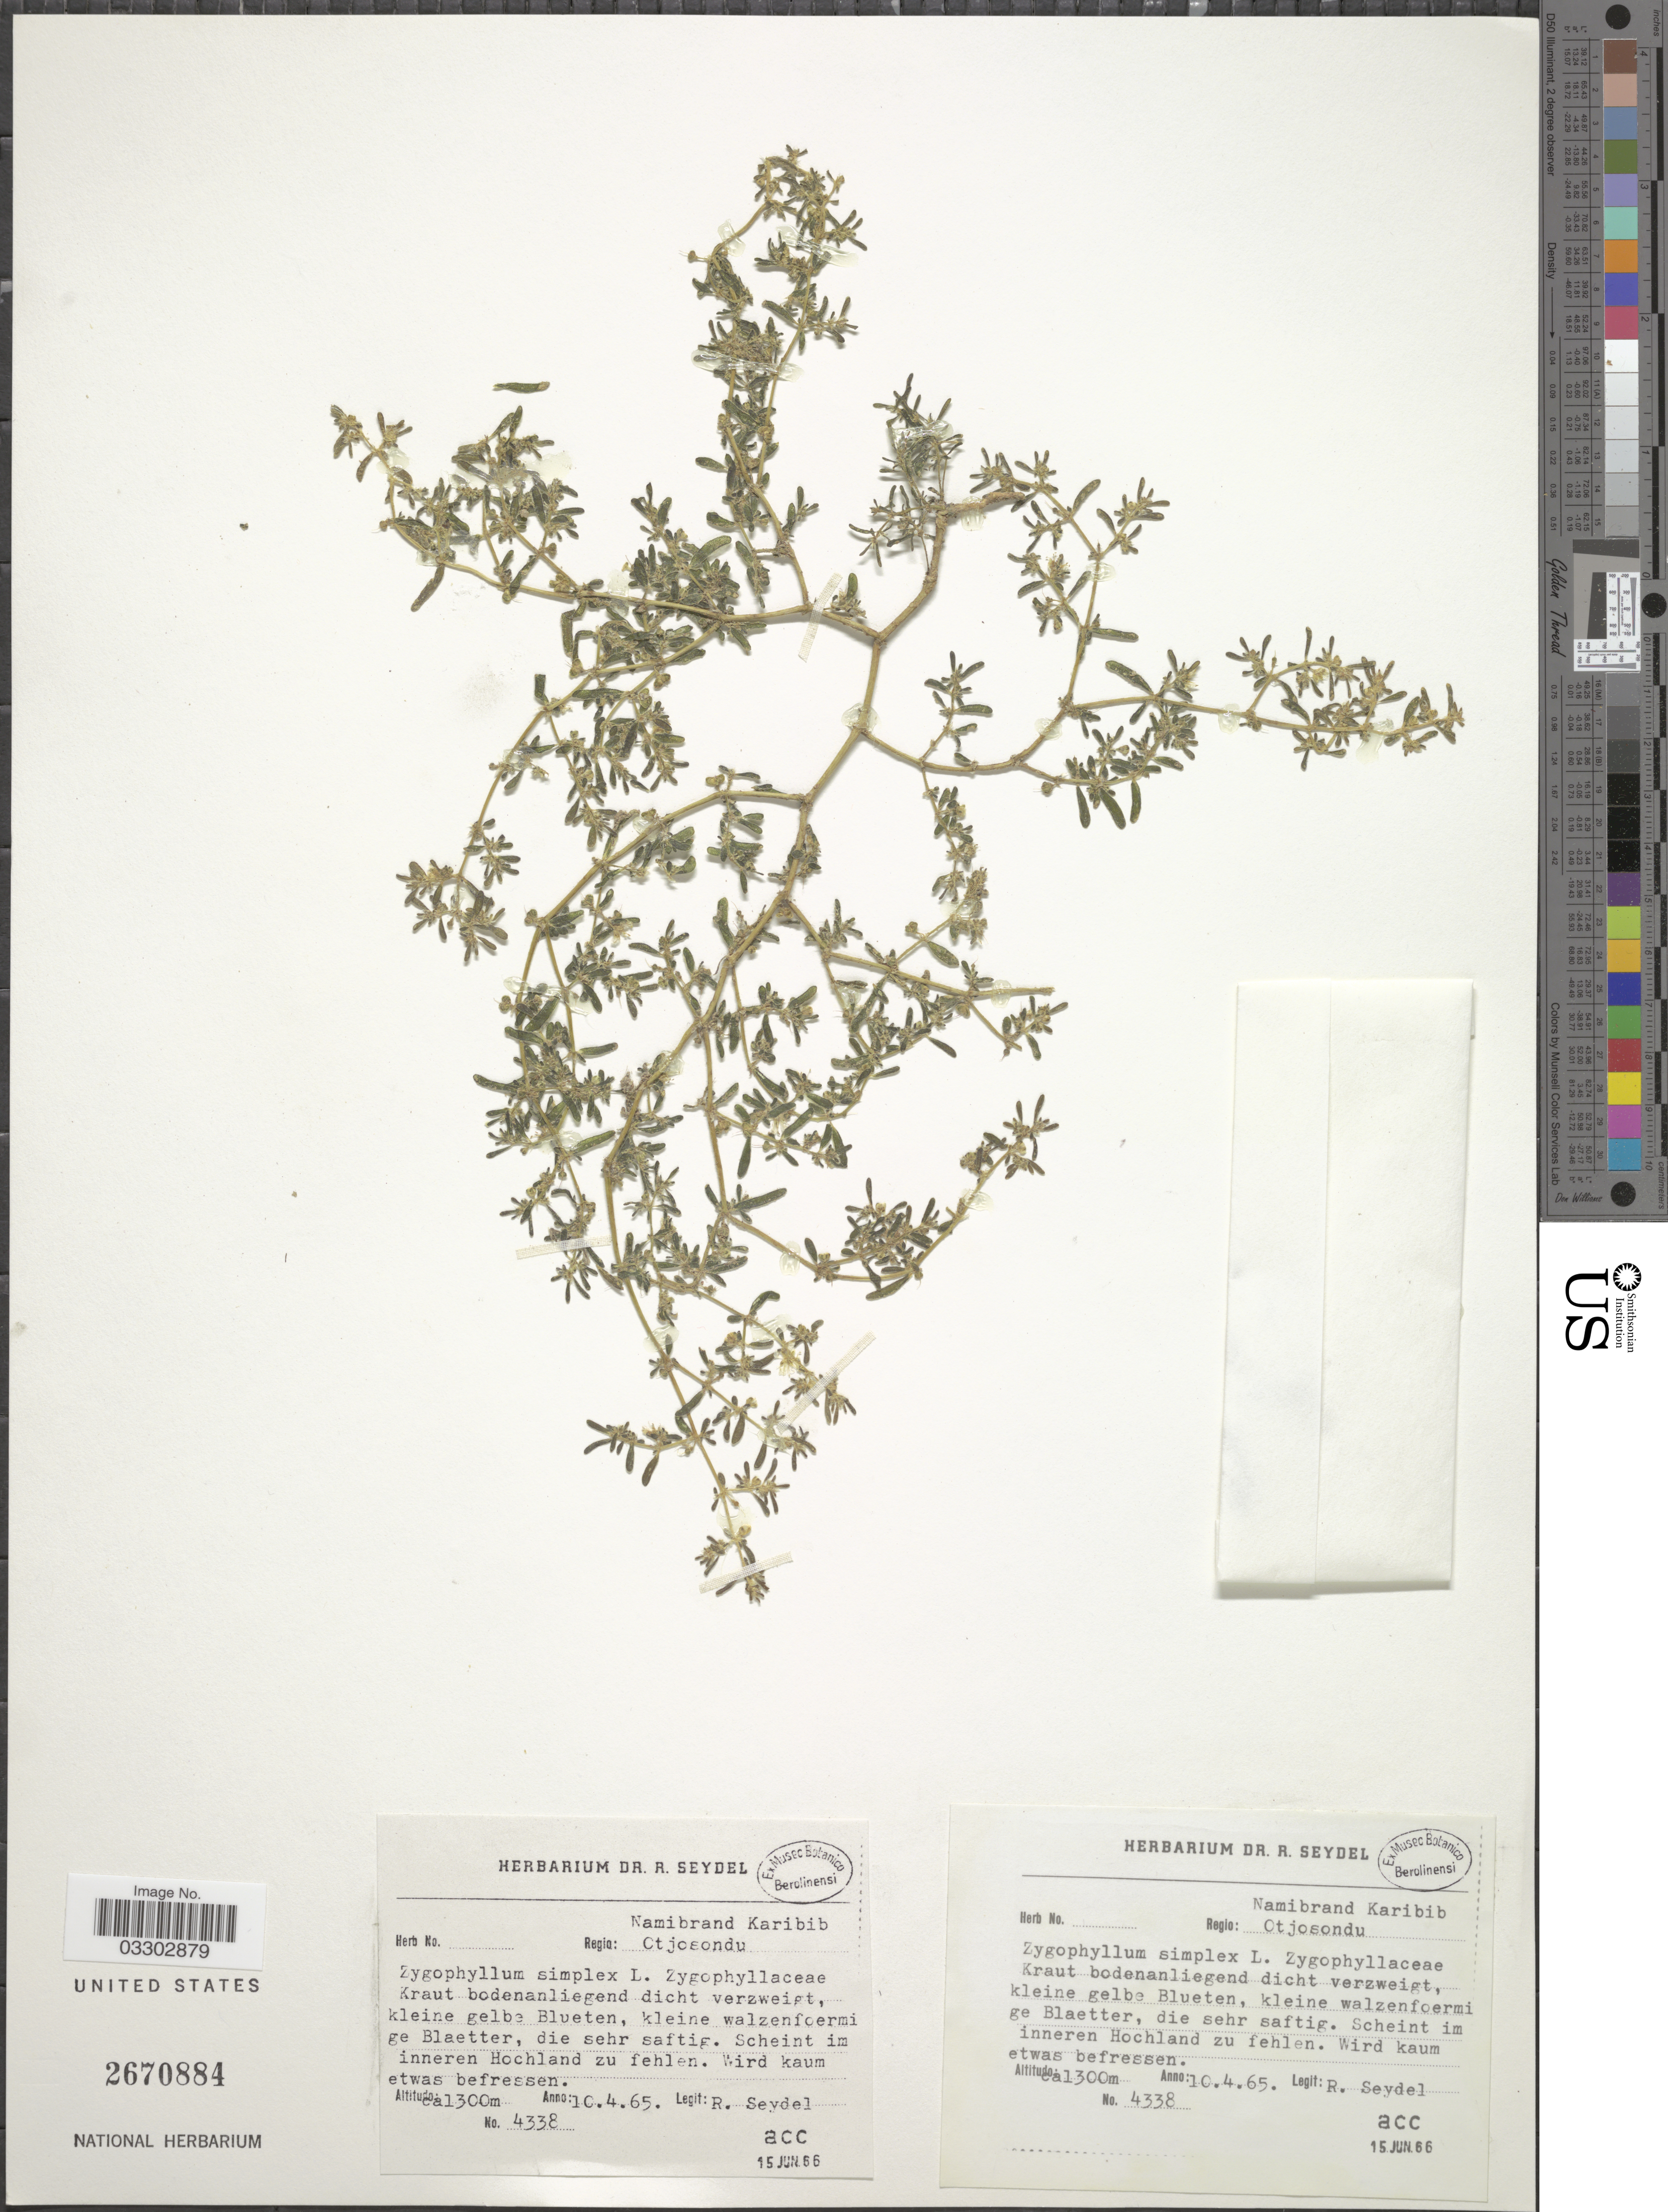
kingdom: Plantae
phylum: Tracheophyta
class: Magnoliopsida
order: Zygophyllales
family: Zygophyllaceae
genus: Zygophyllum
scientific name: Zygophyllum simplex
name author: L.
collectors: R. Seydel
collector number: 4338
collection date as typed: Transcribed d/m/y: 10/4/65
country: Namibia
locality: Regio: Namibrand Karibib Otjosondu.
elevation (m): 1300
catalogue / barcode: US 2670884